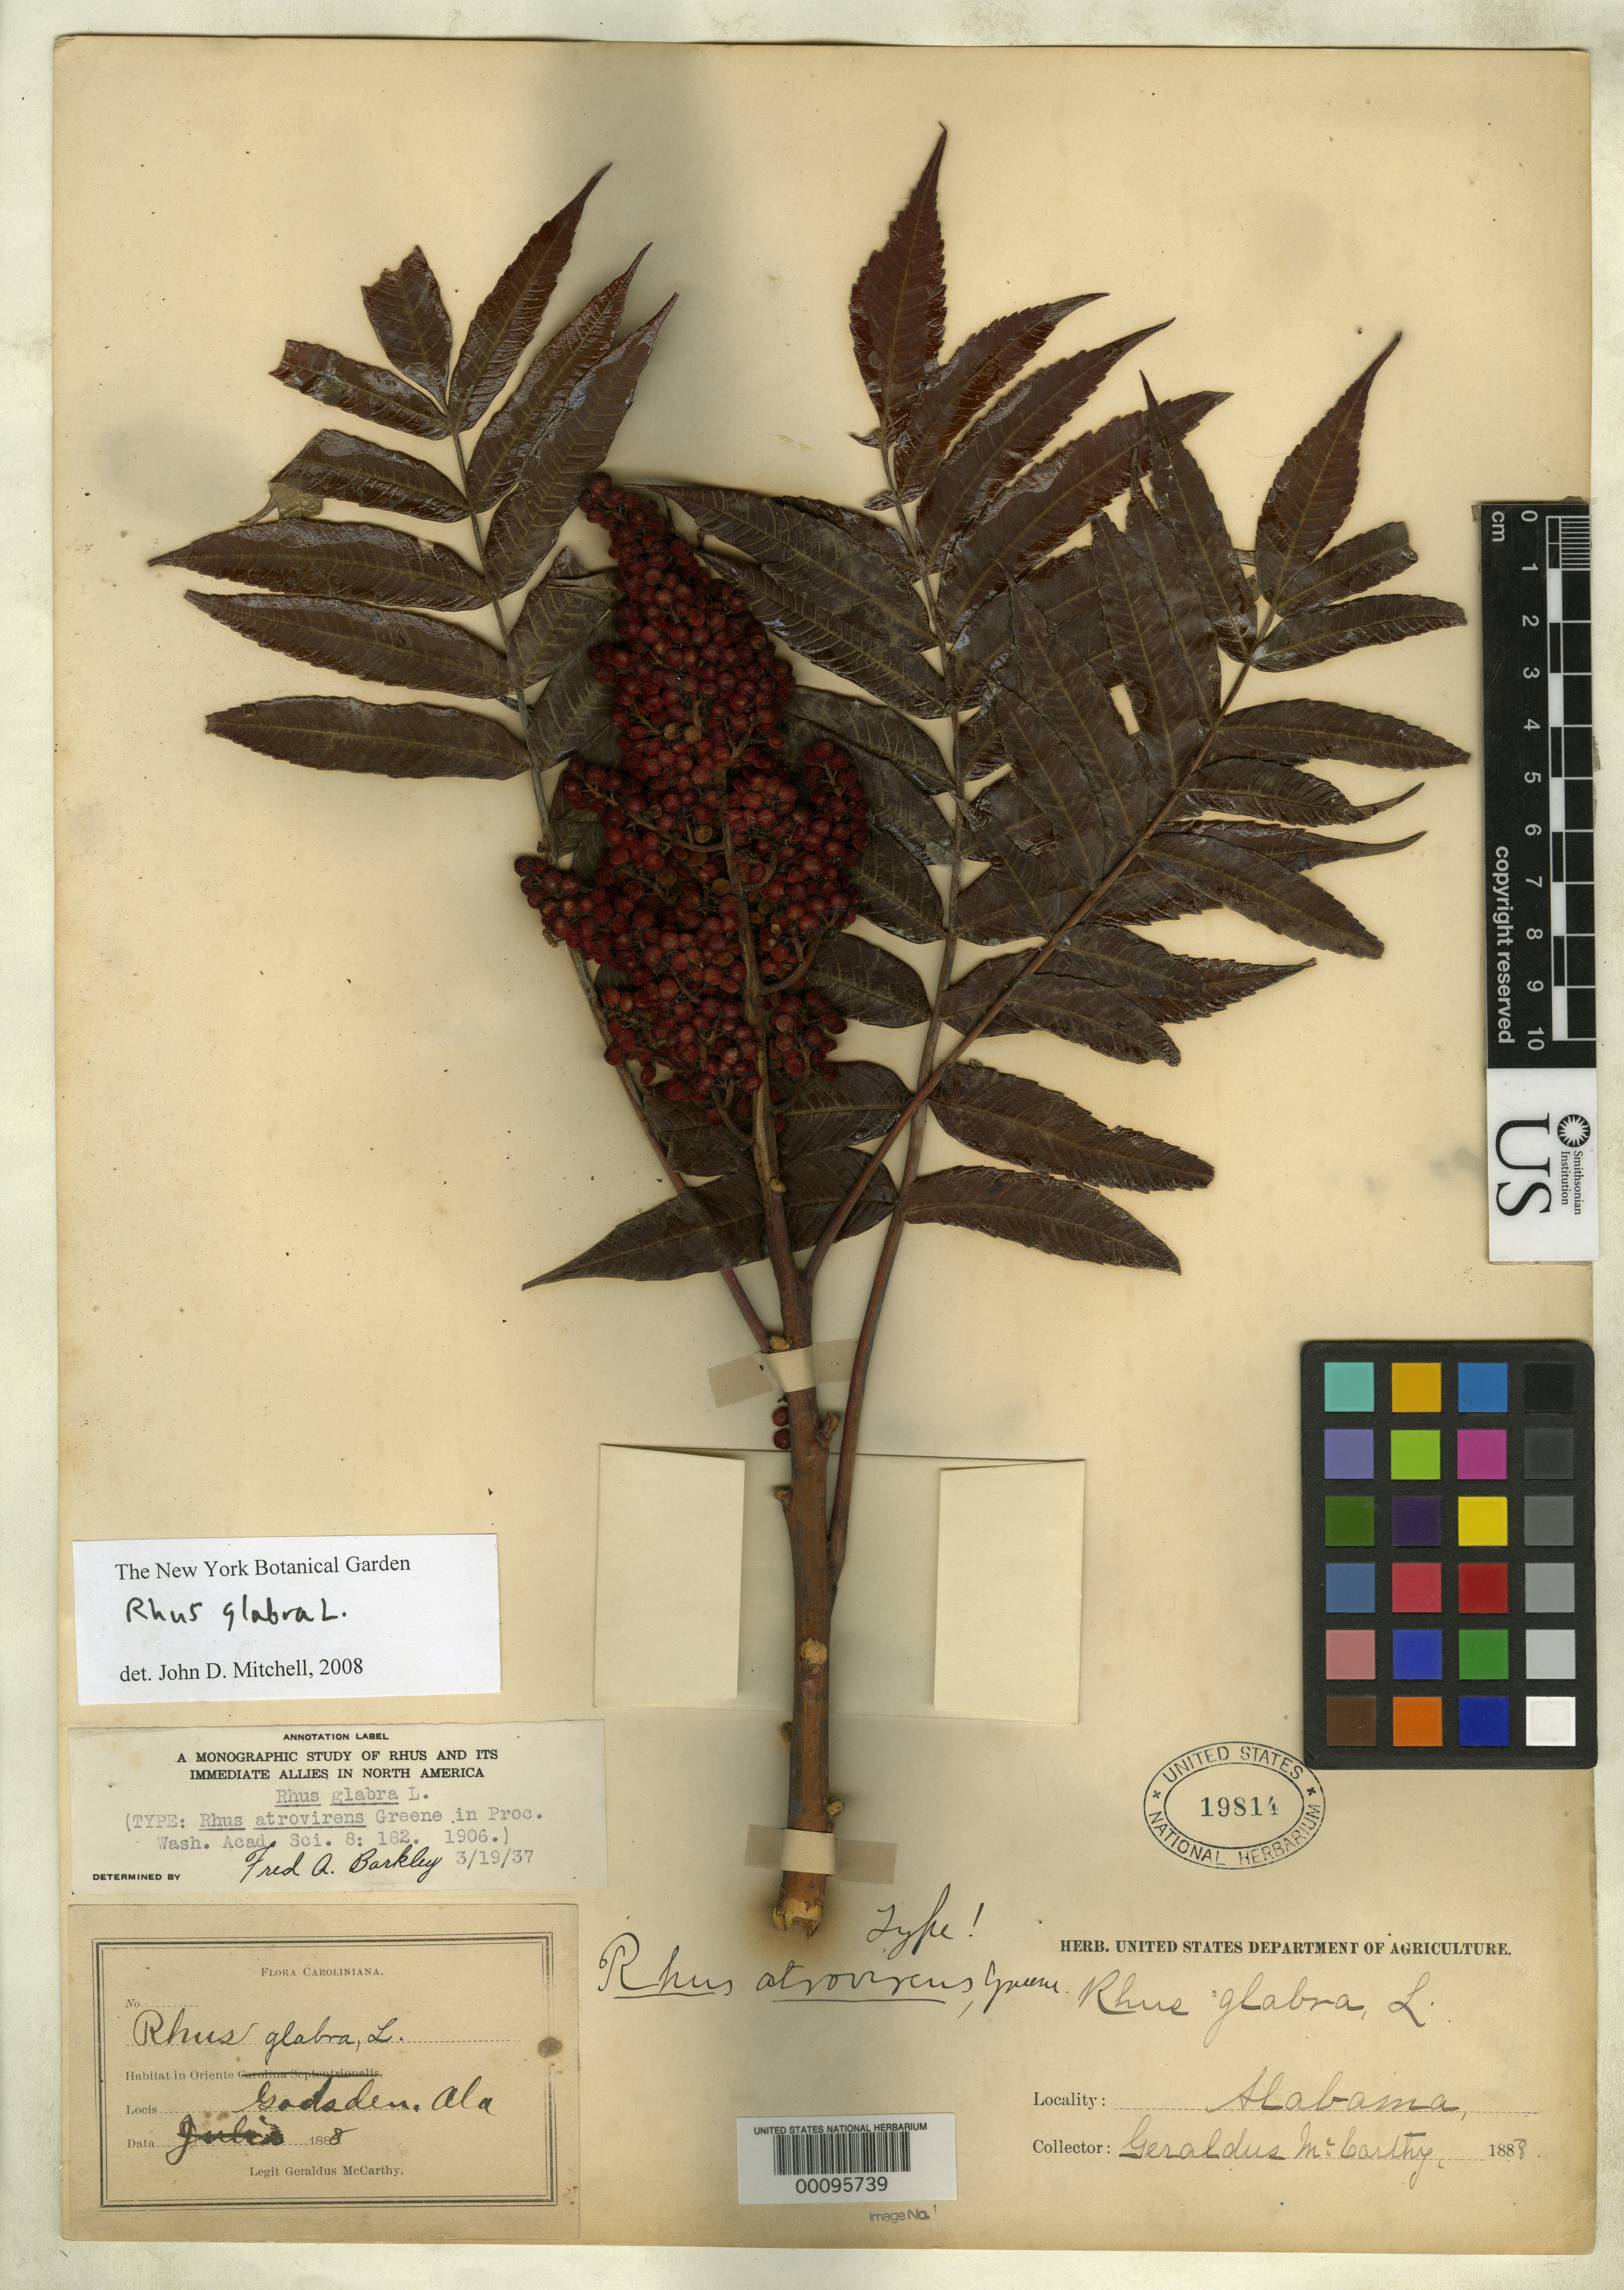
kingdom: Plantae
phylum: Tracheophyta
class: Magnoliopsida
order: Sapindales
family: Anacardiaceae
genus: Rhus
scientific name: Rhus atrovirens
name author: Greene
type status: Holotype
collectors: G. M. McCarthy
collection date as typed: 1888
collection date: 1888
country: United States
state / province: Alabama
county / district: Etowah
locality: Near Gadsden.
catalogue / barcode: US 19814